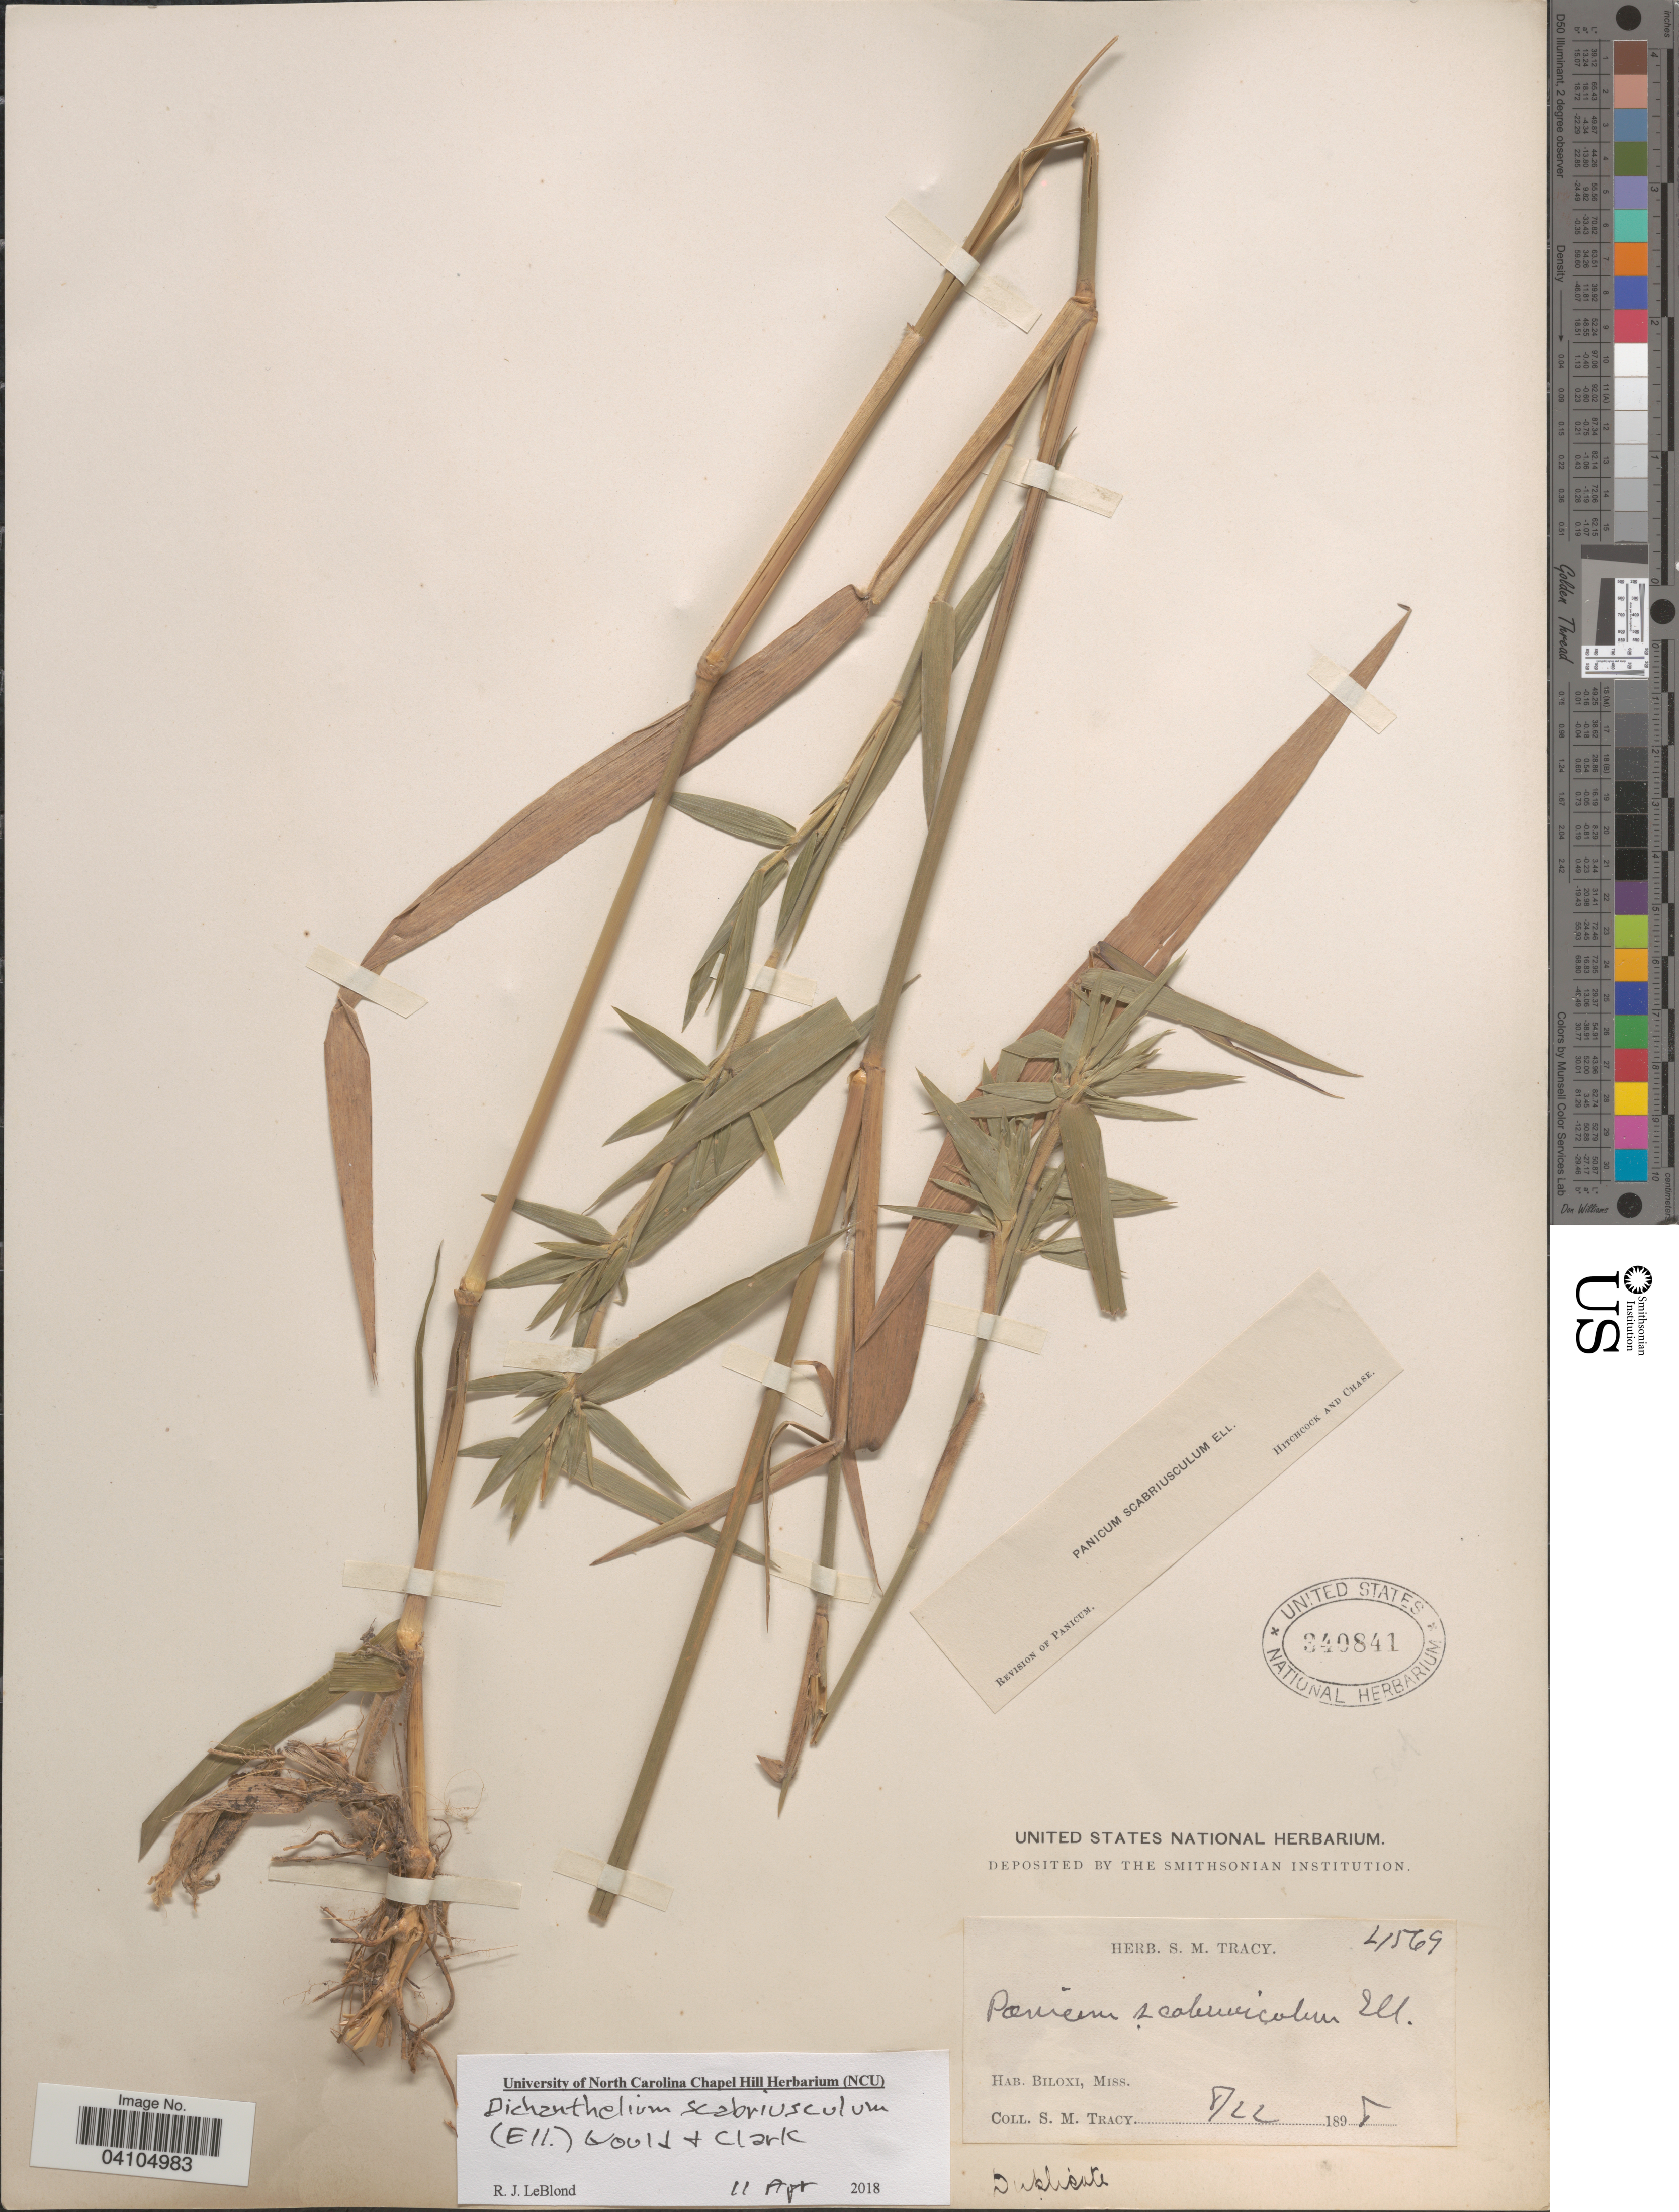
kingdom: Plantae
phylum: Tracheophyta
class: Liliopsida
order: Poales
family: Poaceae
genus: Dichanthelium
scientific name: Dichanthelium scabriusculum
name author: (Elliott) Gould & C.A. Clark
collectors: S. M. Tracy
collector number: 21569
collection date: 1898-08-22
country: United States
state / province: Mississippi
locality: Biloxi.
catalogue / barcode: US 340841